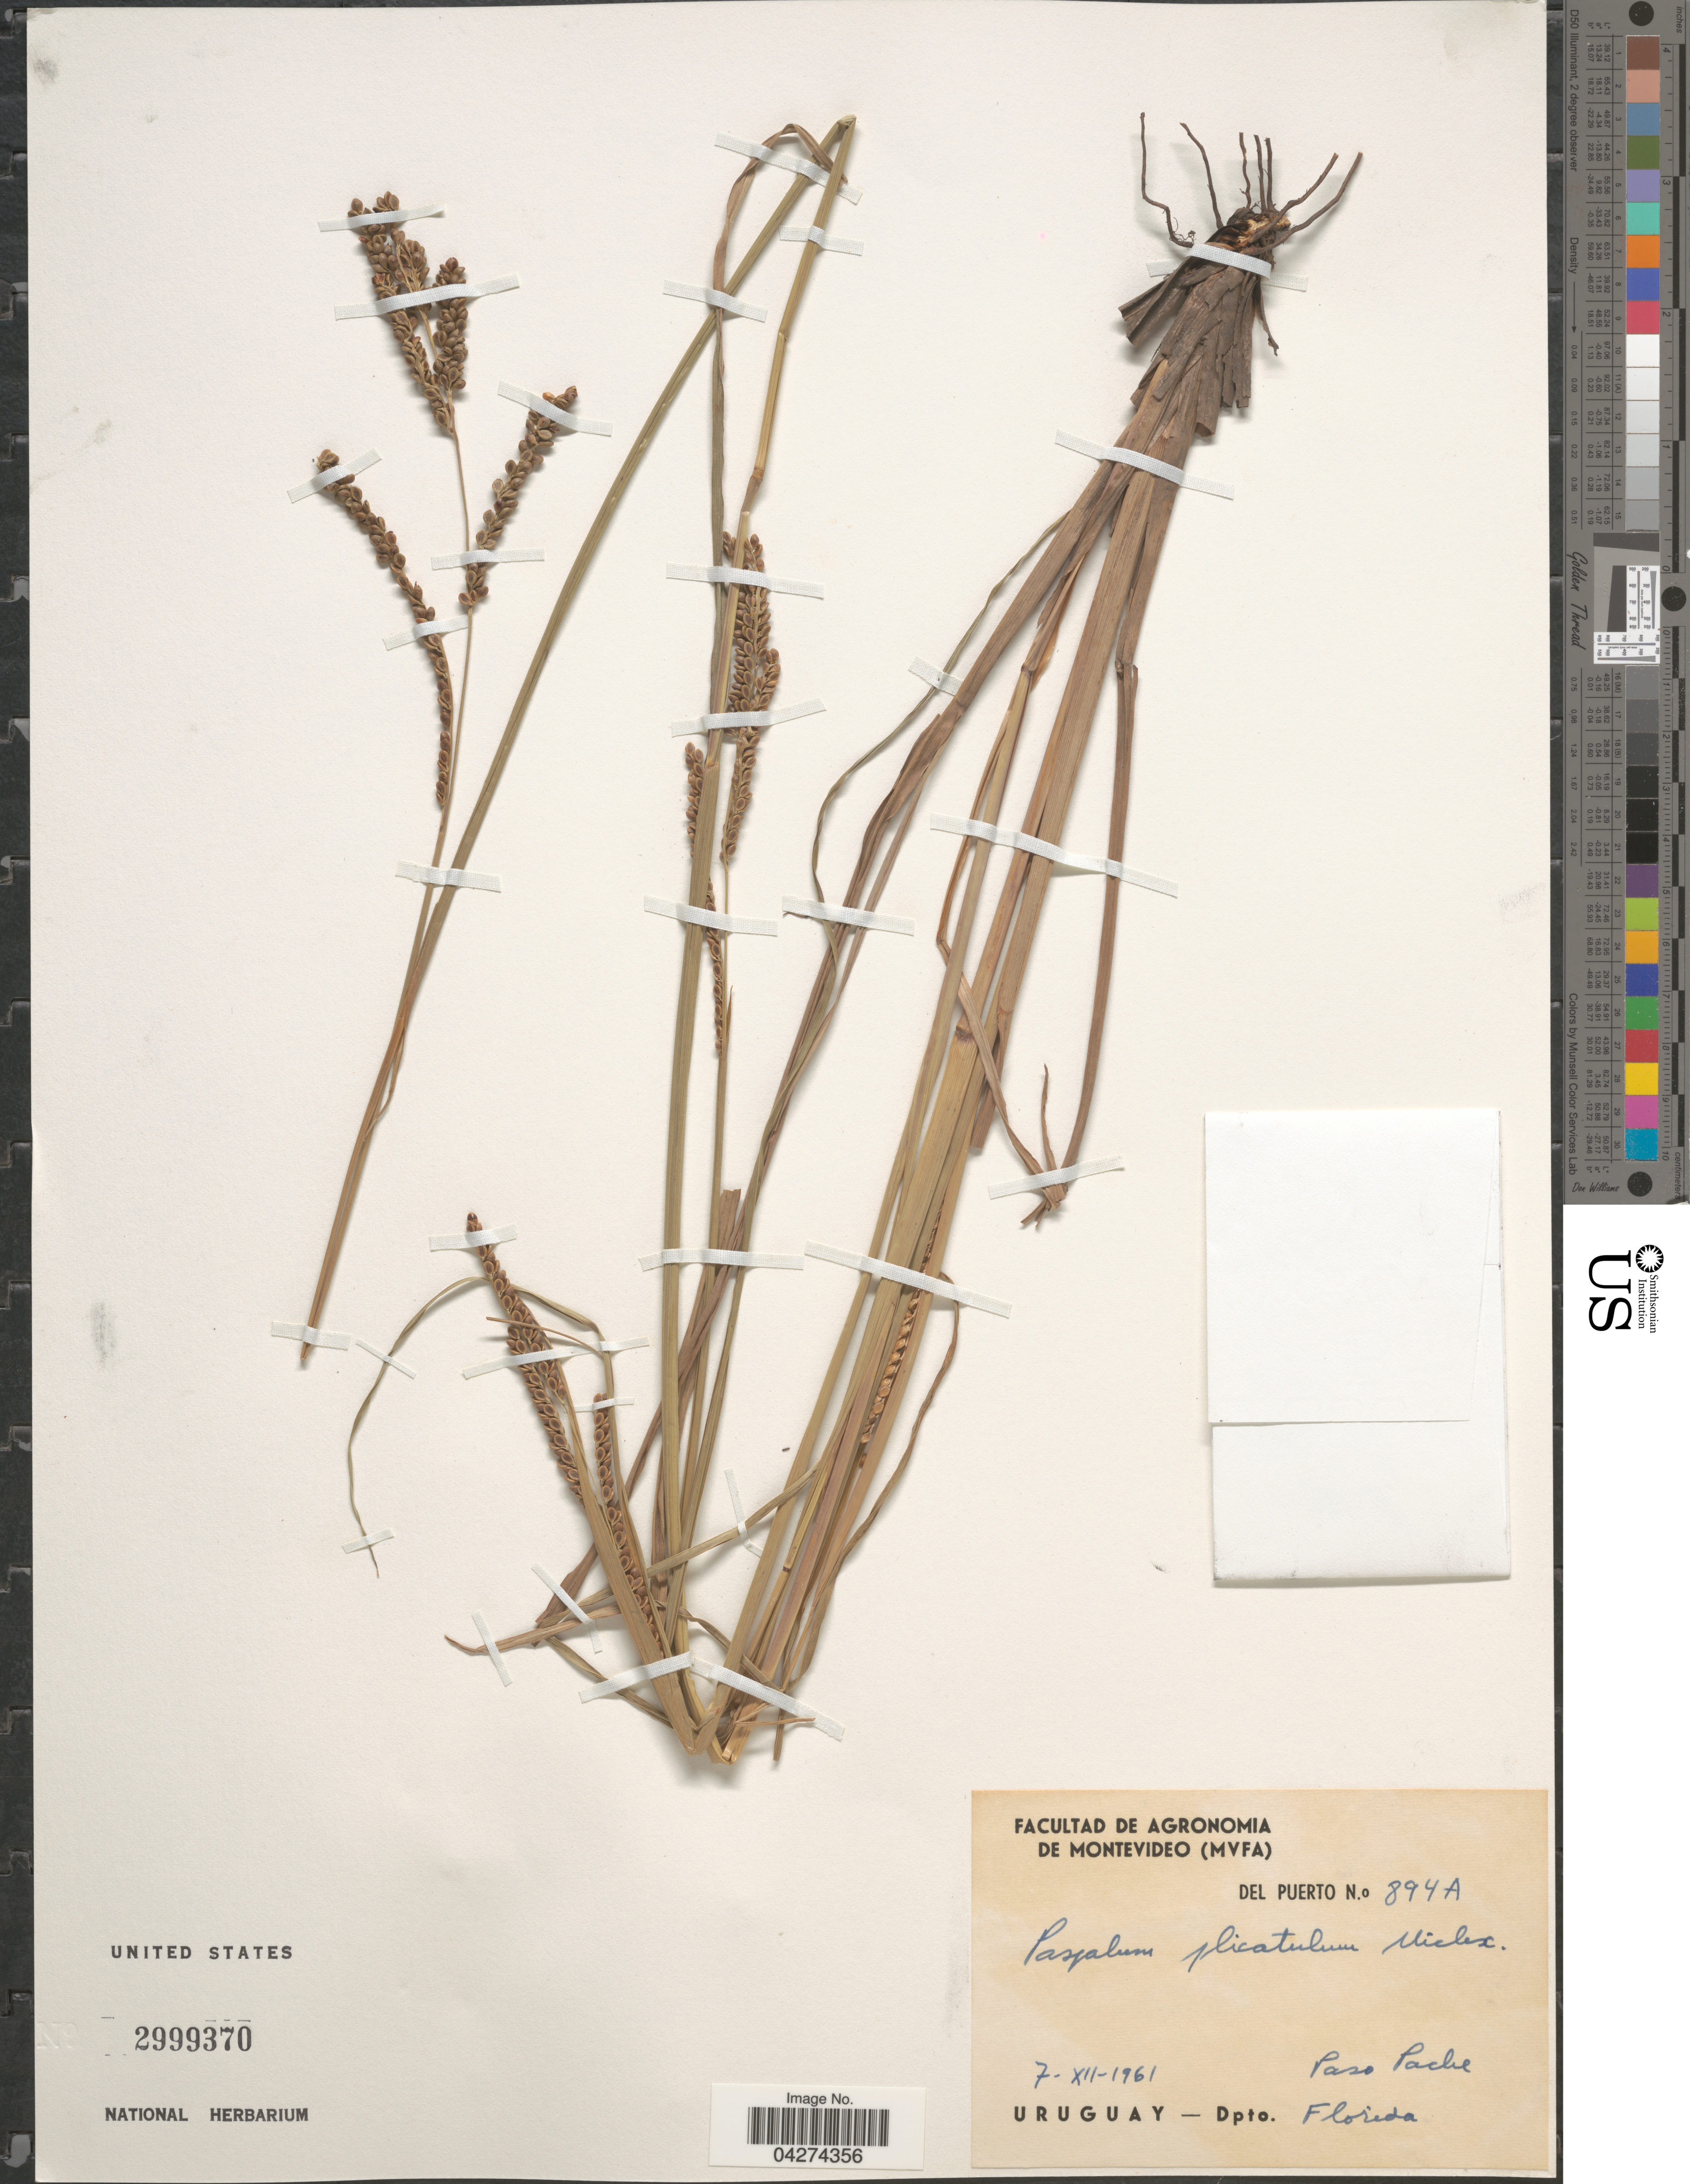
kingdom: Plantae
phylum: Tracheophyta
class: Liliopsida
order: Poales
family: Poaceae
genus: Paspalum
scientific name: Paspalum plicatulum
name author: Michx.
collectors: Del Puerto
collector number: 894A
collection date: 1961-12-07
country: Uruguay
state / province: Florida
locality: Paso Pache. Dpto. Florida.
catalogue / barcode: US 2999370